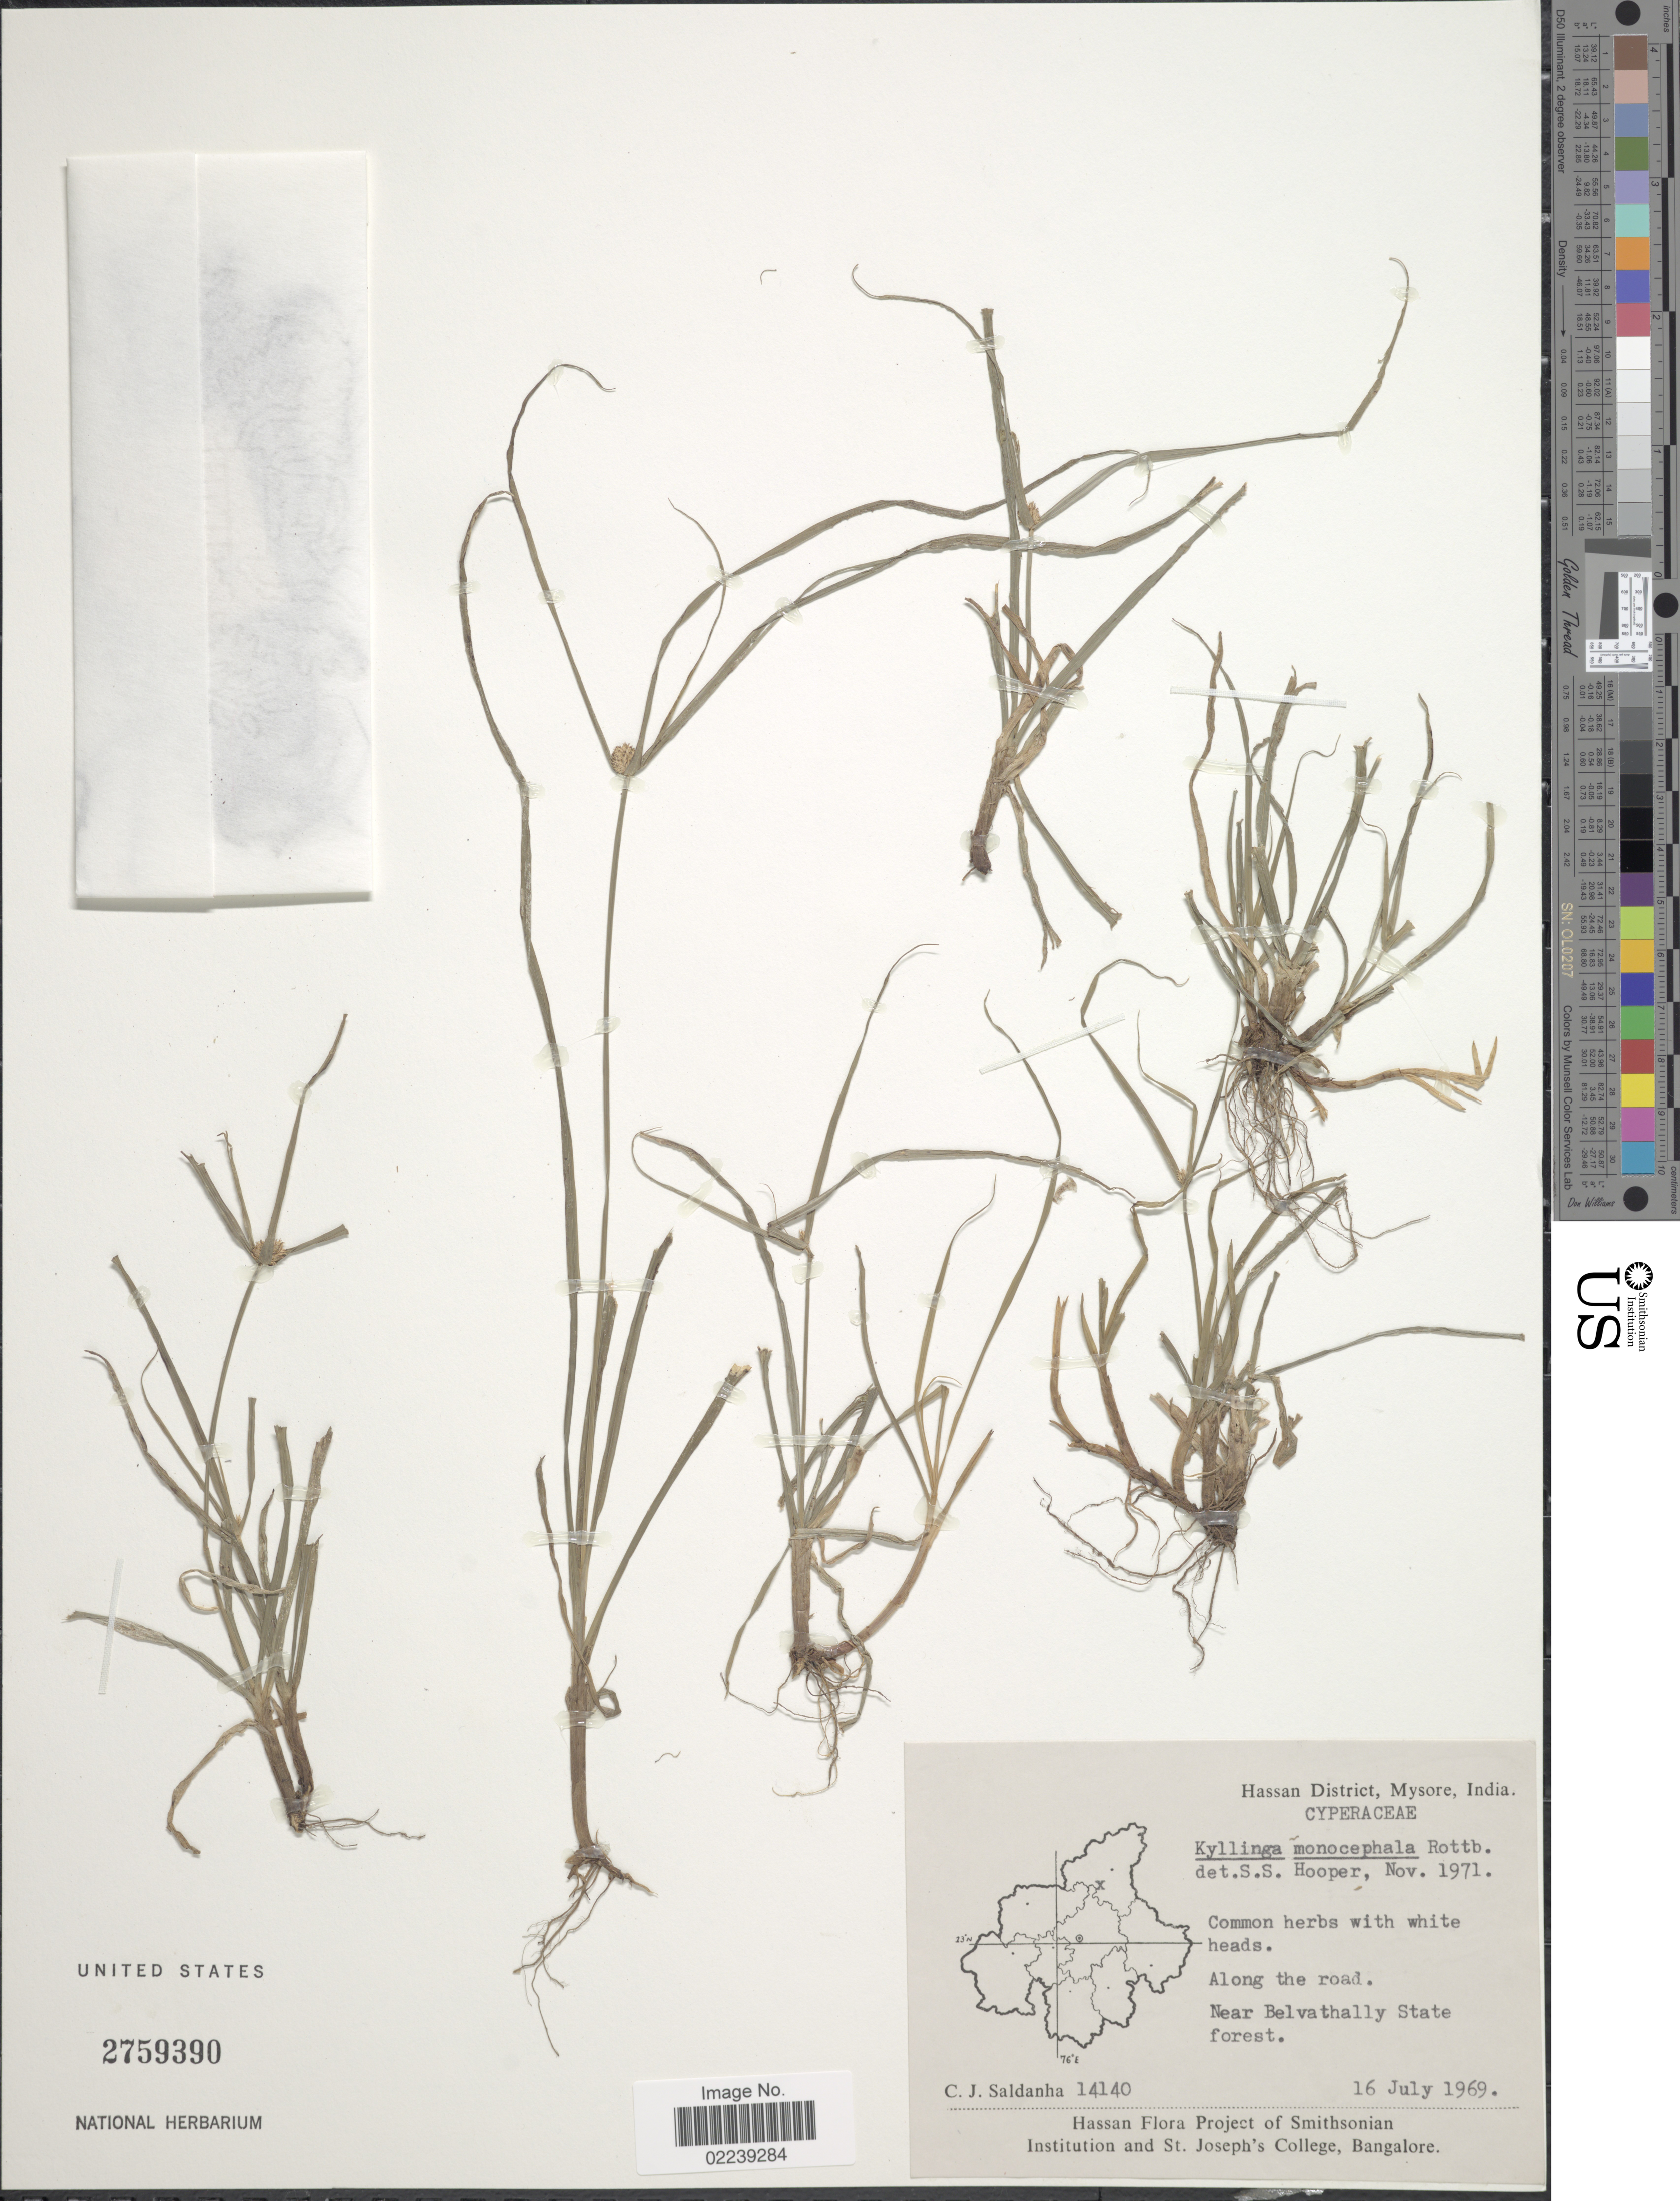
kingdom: Plantae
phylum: Tracheophyta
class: Liliopsida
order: Poales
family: Cyperaceae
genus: Cyperus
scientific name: Cyperus mindorensis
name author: (Steud.) Huygh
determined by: Strong, M. T., (US), Smithsonian Institution - National Museum of Natural History (UNITED STATES)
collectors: C. J. Saldanha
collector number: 14140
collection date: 1969-07-16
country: India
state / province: Karnataka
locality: Hassan District, Mysore. Near Belvathally State forest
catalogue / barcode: US 2759390